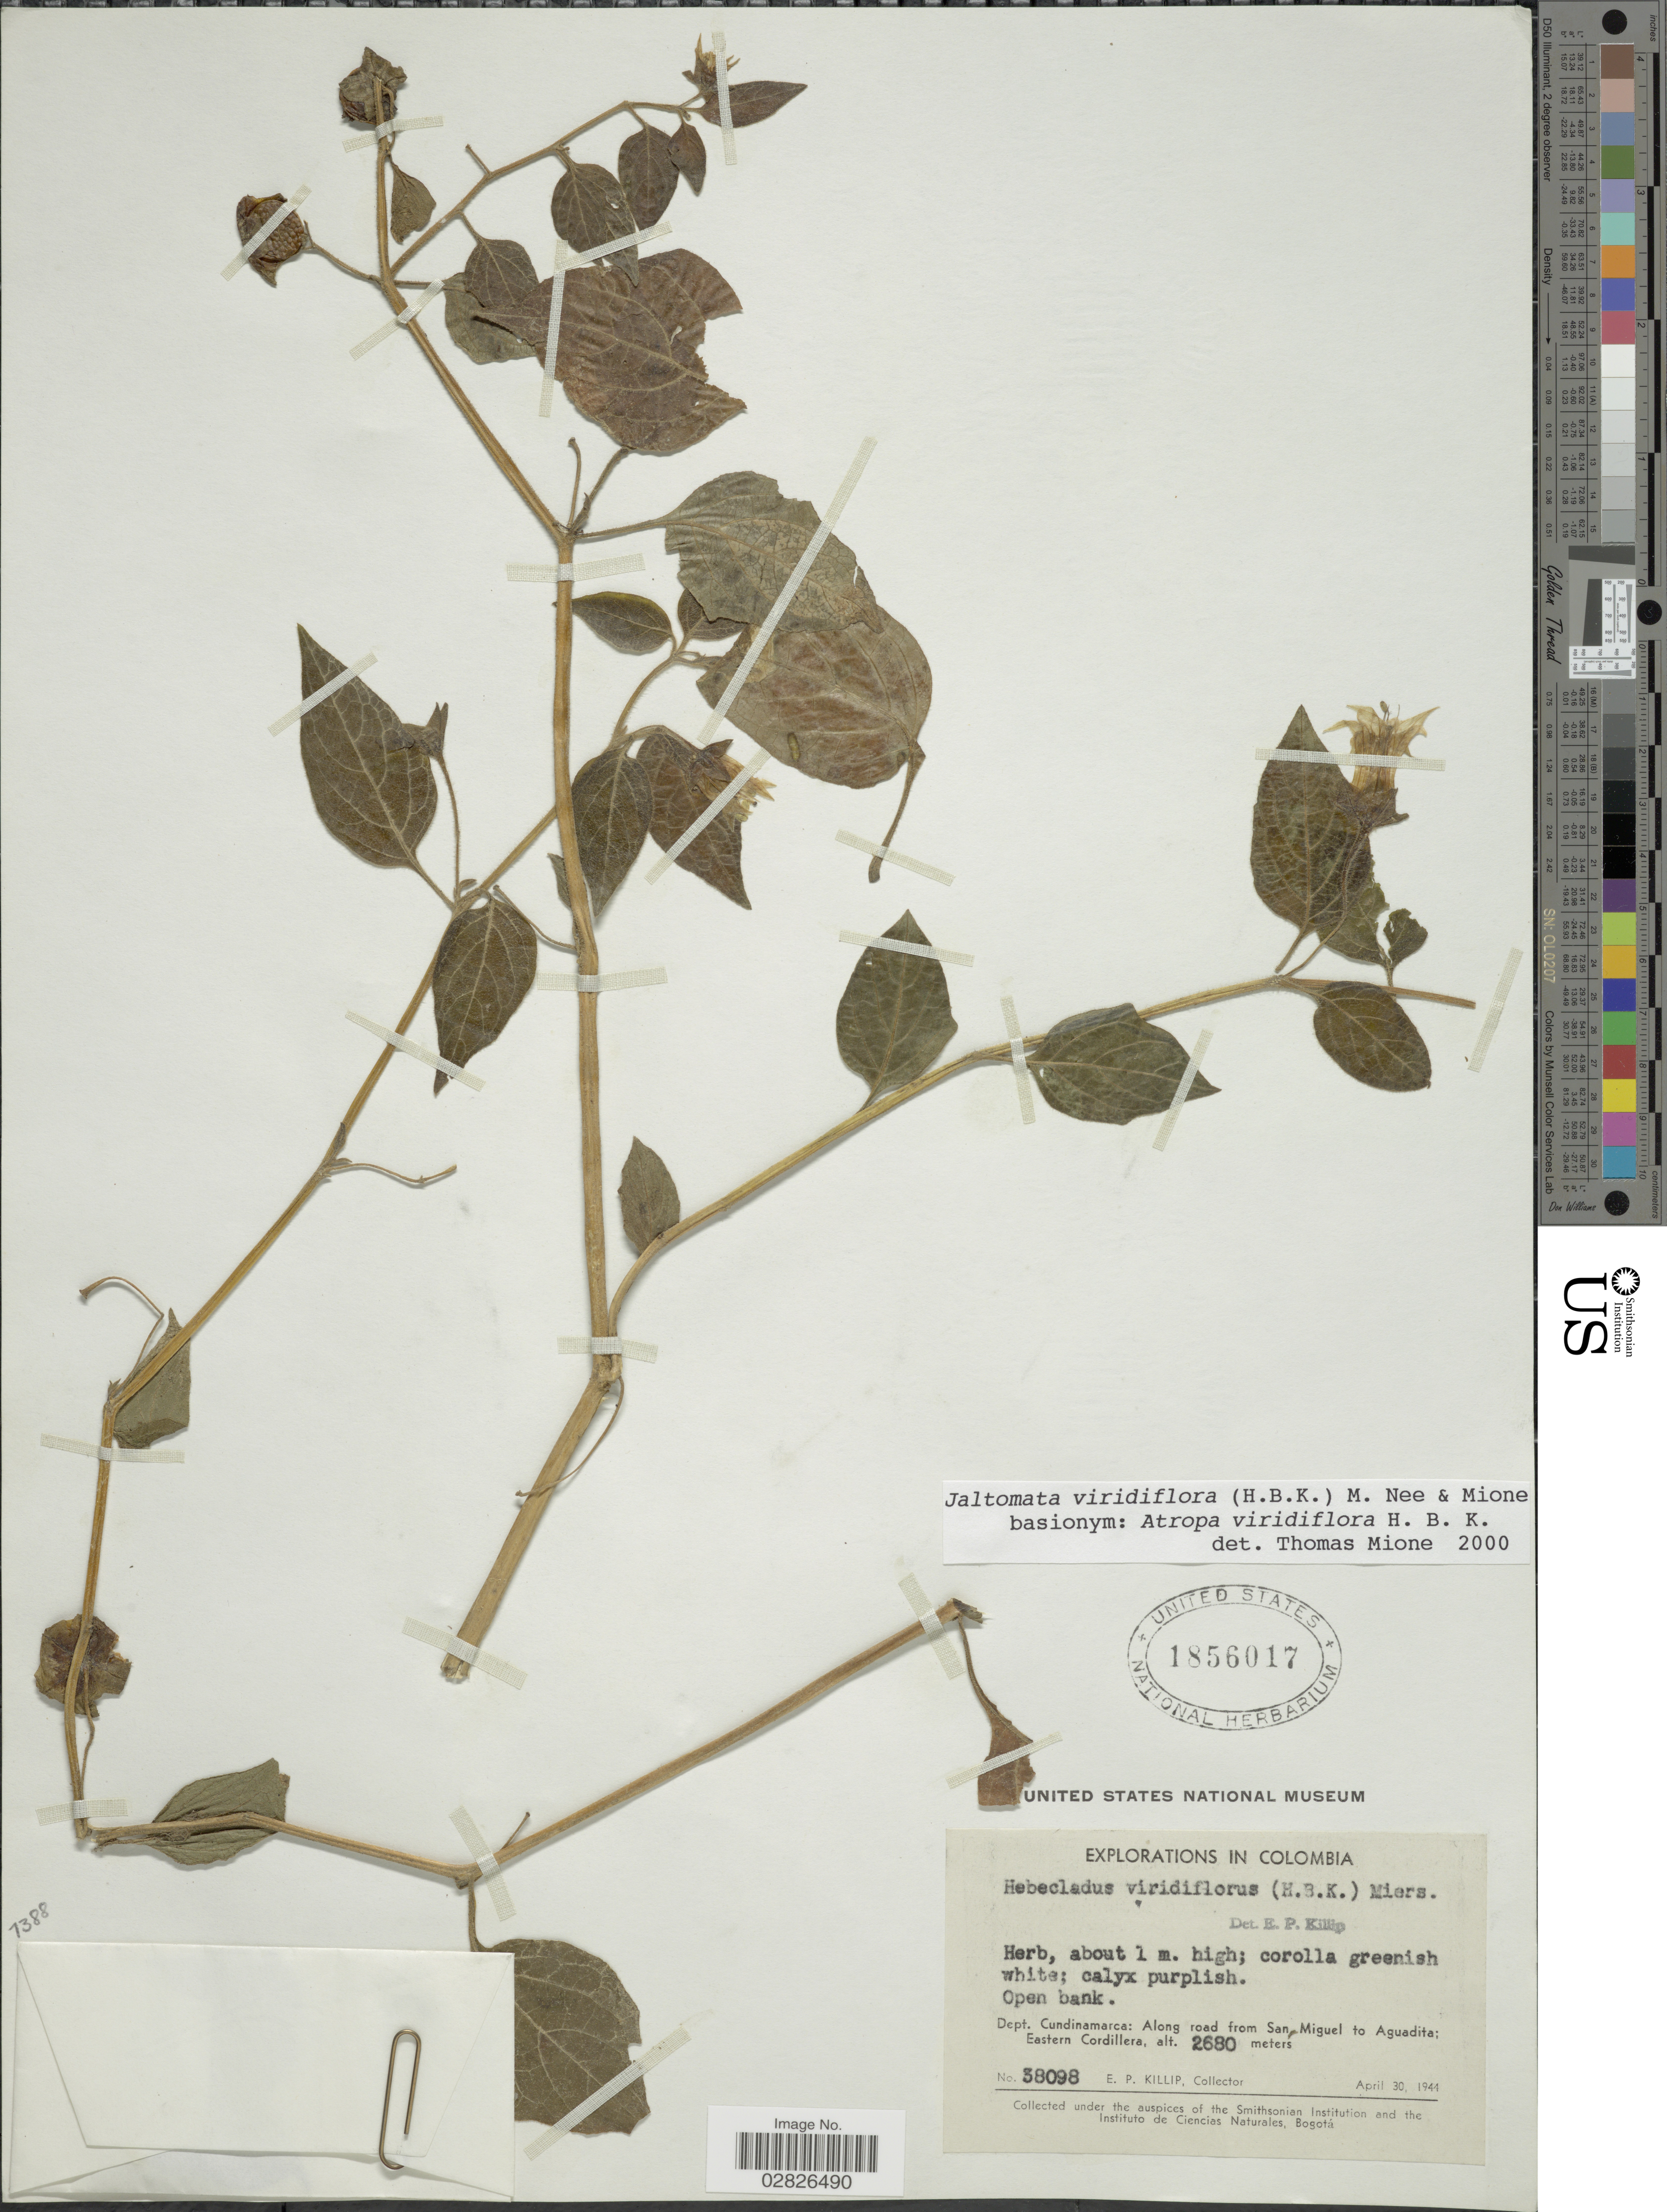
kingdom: Plantae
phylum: Tracheophyta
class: Magnoliopsida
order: Solanales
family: Solanaceae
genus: Jaltomata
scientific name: Jaltomata virdiflora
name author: (Kunth) M. Nee & Mione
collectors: E. P. Killip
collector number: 38098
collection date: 1944-04-30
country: Colombia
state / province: Cundinamarca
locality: Dept. Cundinamarca, Along road from San Miguel to Aguadita, Eastern Cordillera.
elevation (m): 2680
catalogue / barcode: US 1856017